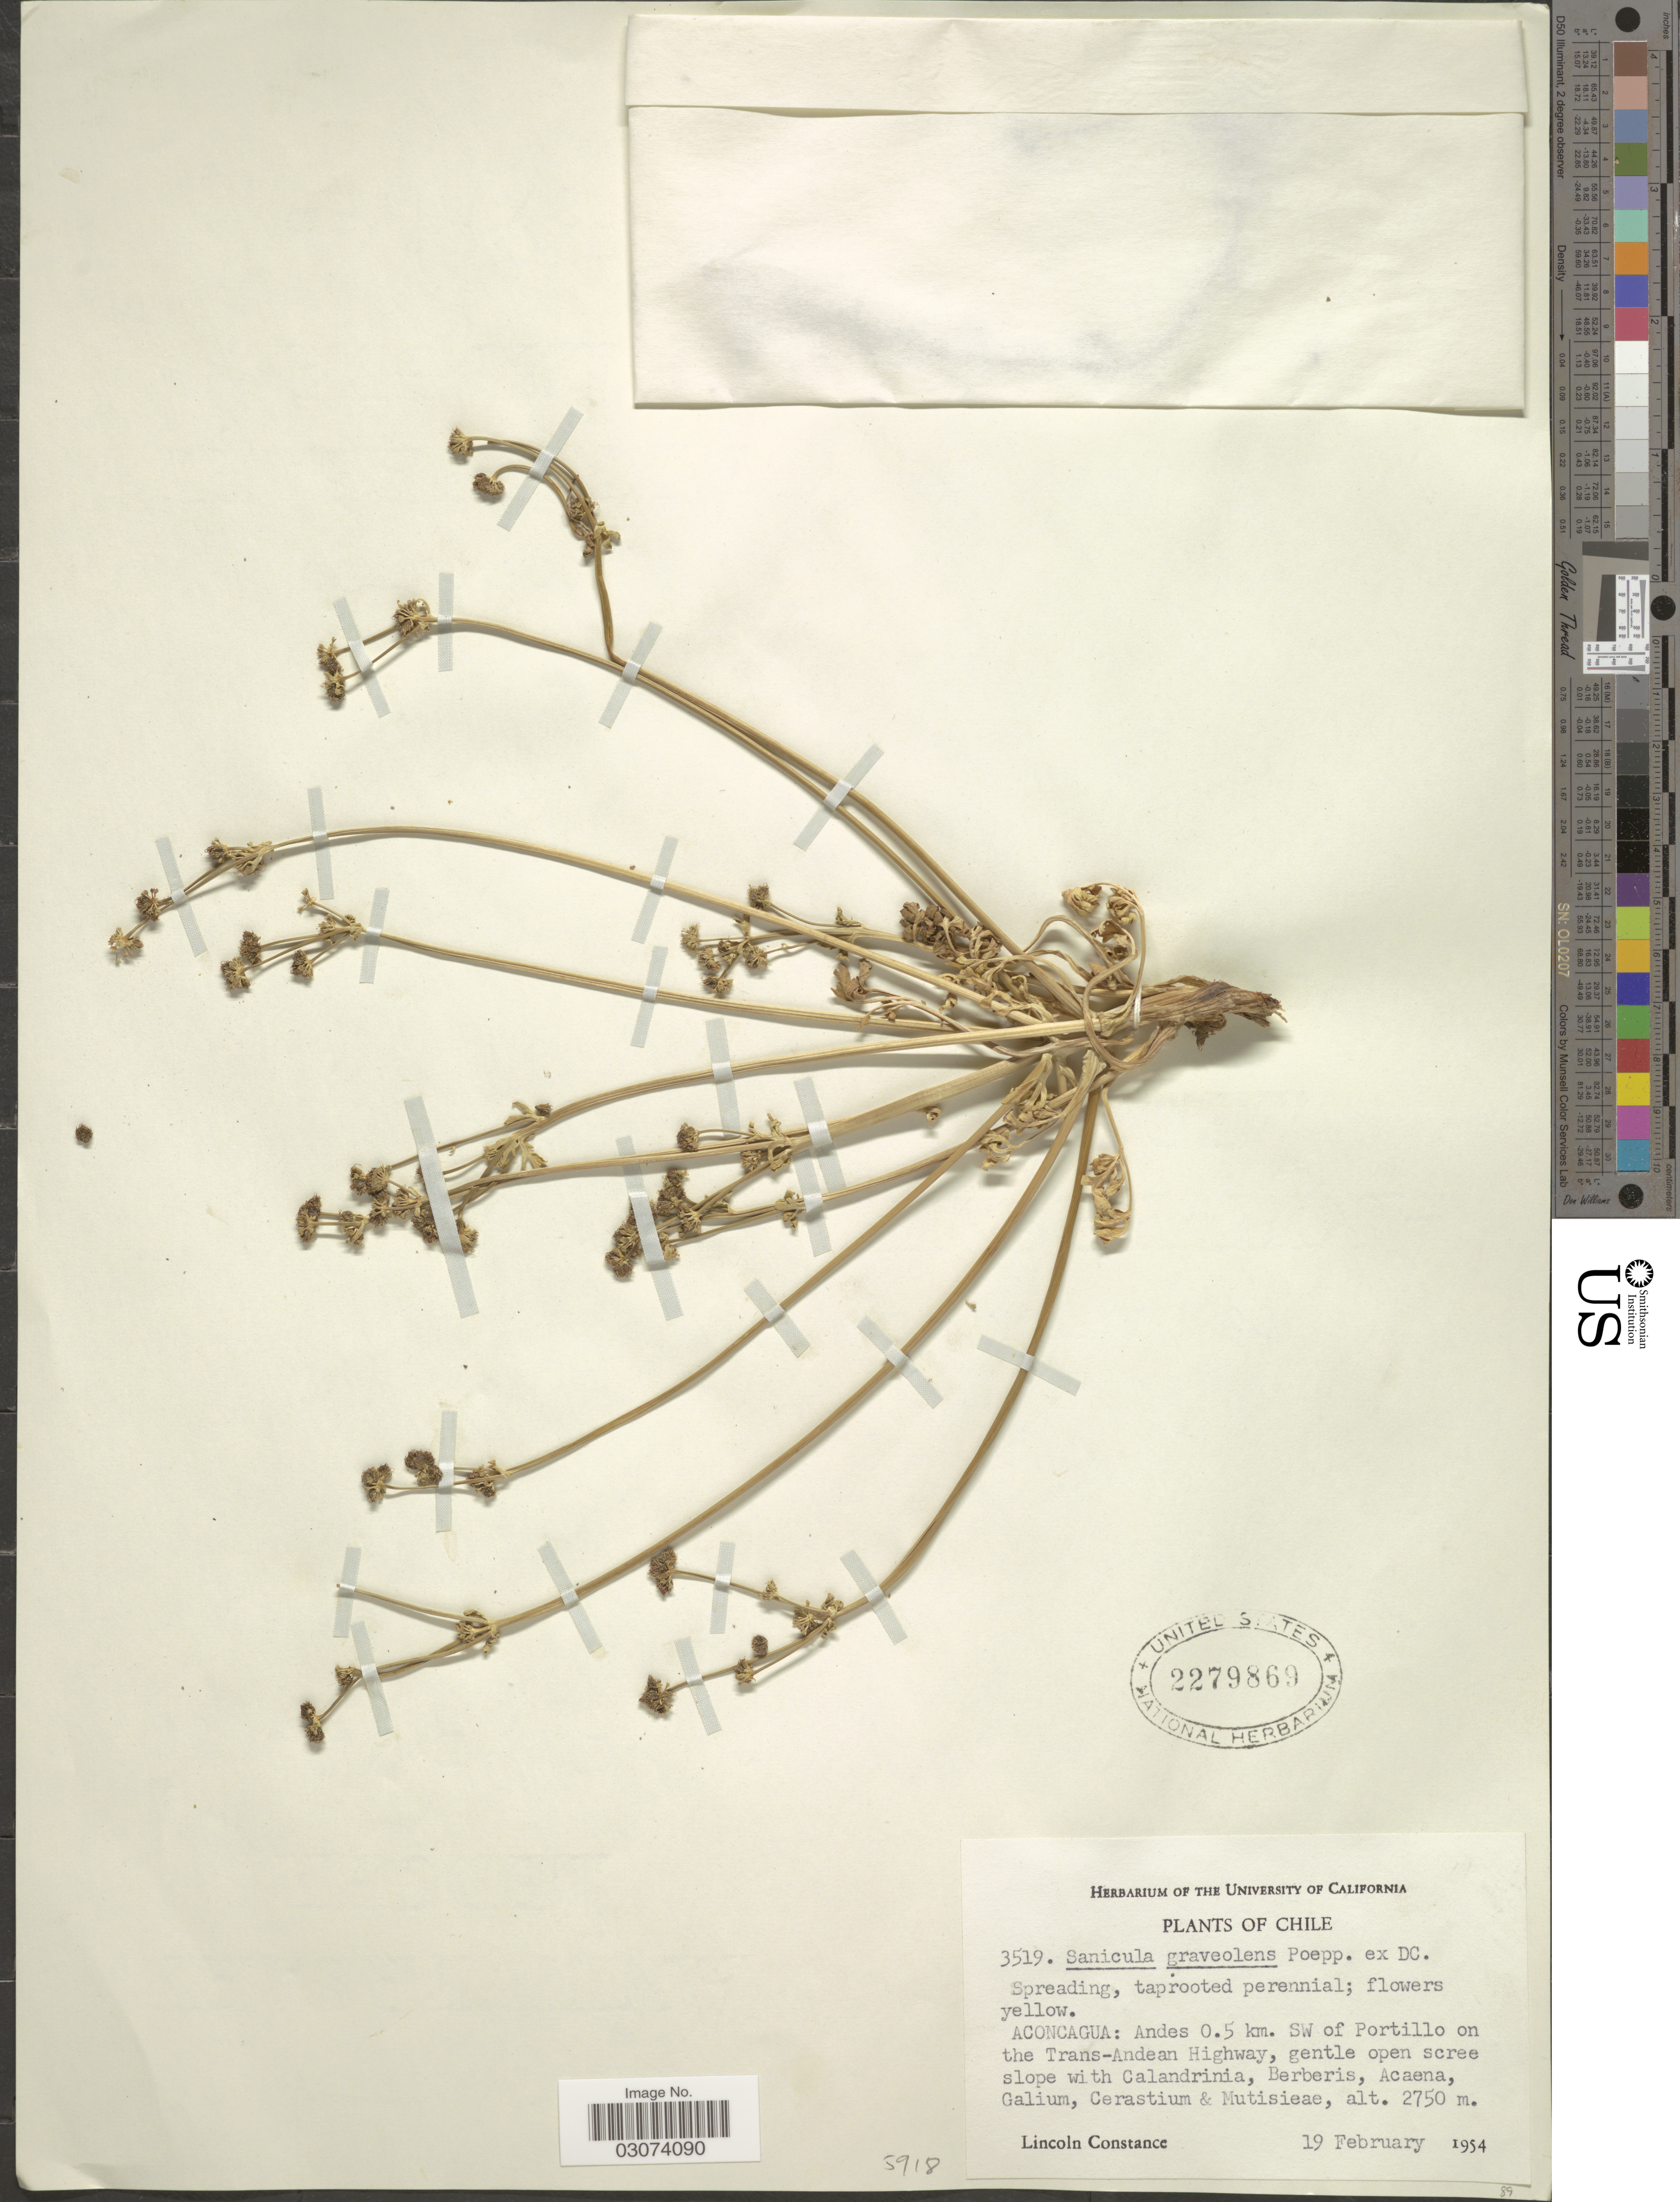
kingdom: Plantae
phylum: Tracheophyta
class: Magnoliopsida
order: Apiales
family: Apiaceae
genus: Sanicula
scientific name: Sanicula graveolens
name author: Poepp. ex DC.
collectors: L. Constance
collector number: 3519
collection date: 1954-02-19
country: Chile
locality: Aconcagua: Andes 0.5 km. SW of Portillo on the Trans-Andean Highway.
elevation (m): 2750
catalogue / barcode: US 2279869